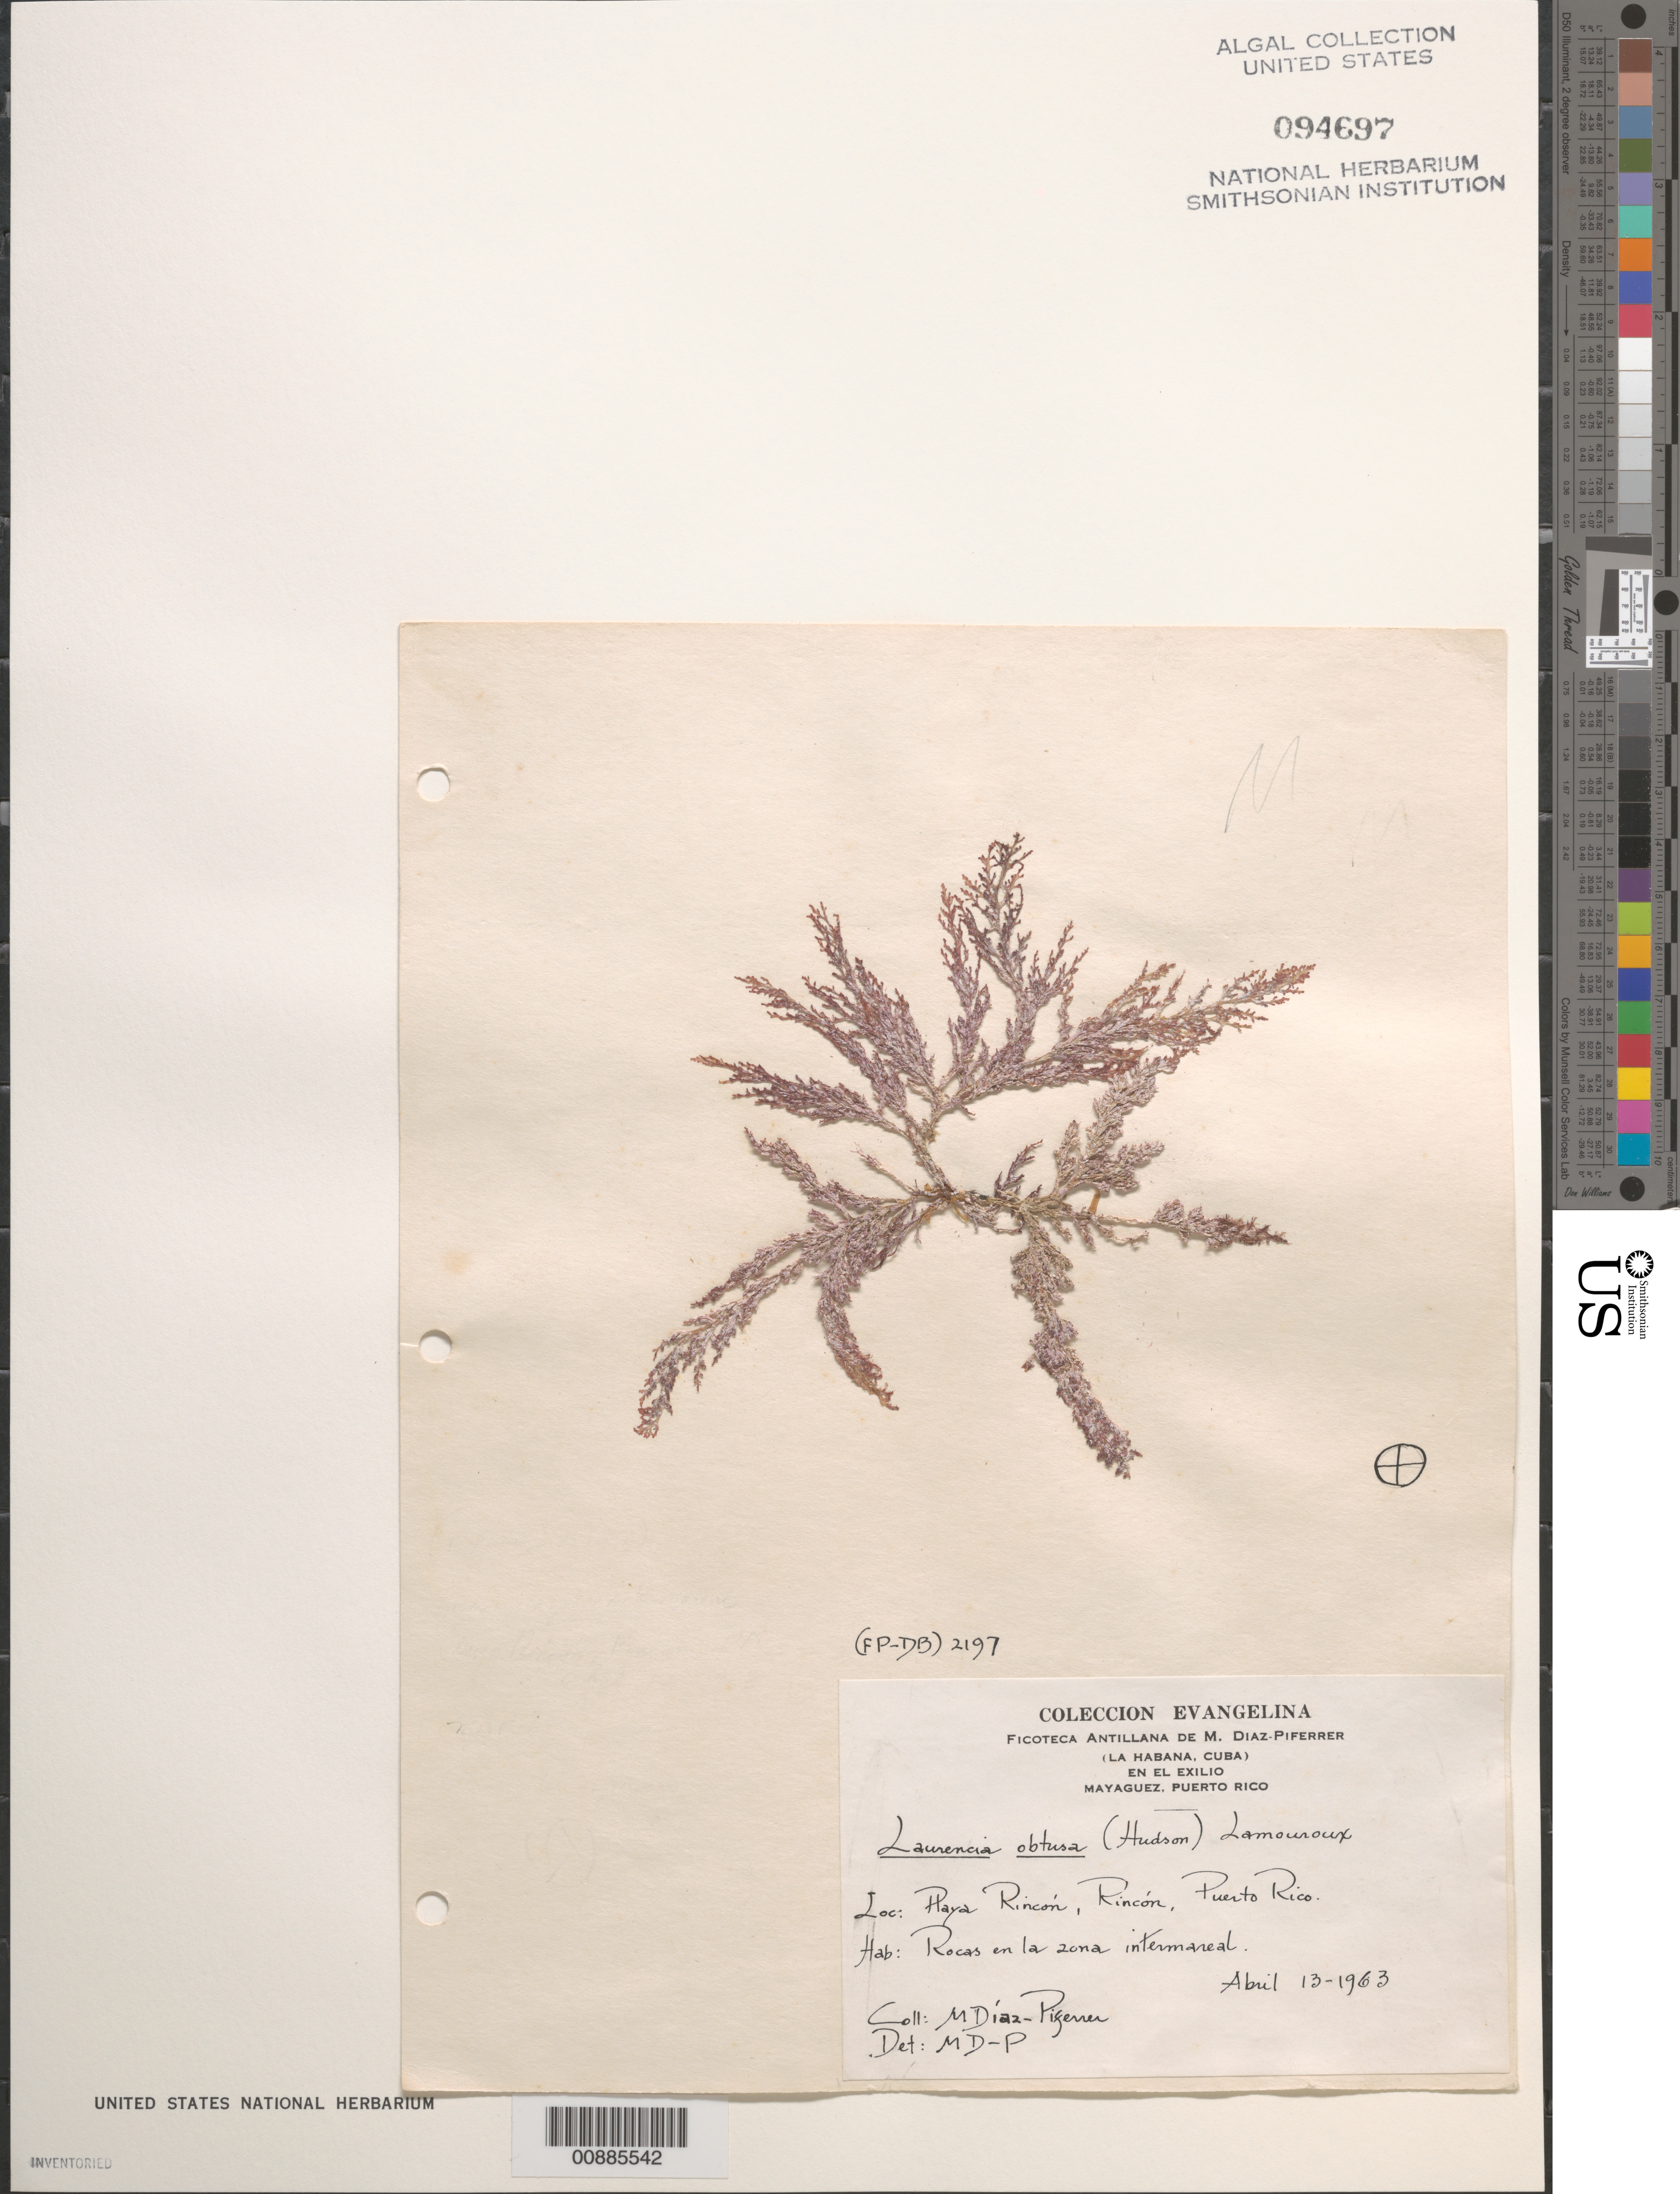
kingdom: Plantae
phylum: Rhodophyta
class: Florideophyceae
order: Ceramiales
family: Rhodomelaceae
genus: Laurencia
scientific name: Laurencia obtusa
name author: (Huds.) J.V.Lamouroux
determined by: Diaz-Piferrer, M.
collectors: M. Diaz-Piferrer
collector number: (FP-DB) 2197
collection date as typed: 13 Apr 1963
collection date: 1963-04-13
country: Puerto Rico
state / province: Rincon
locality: Playa Rincon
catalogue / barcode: US 94697